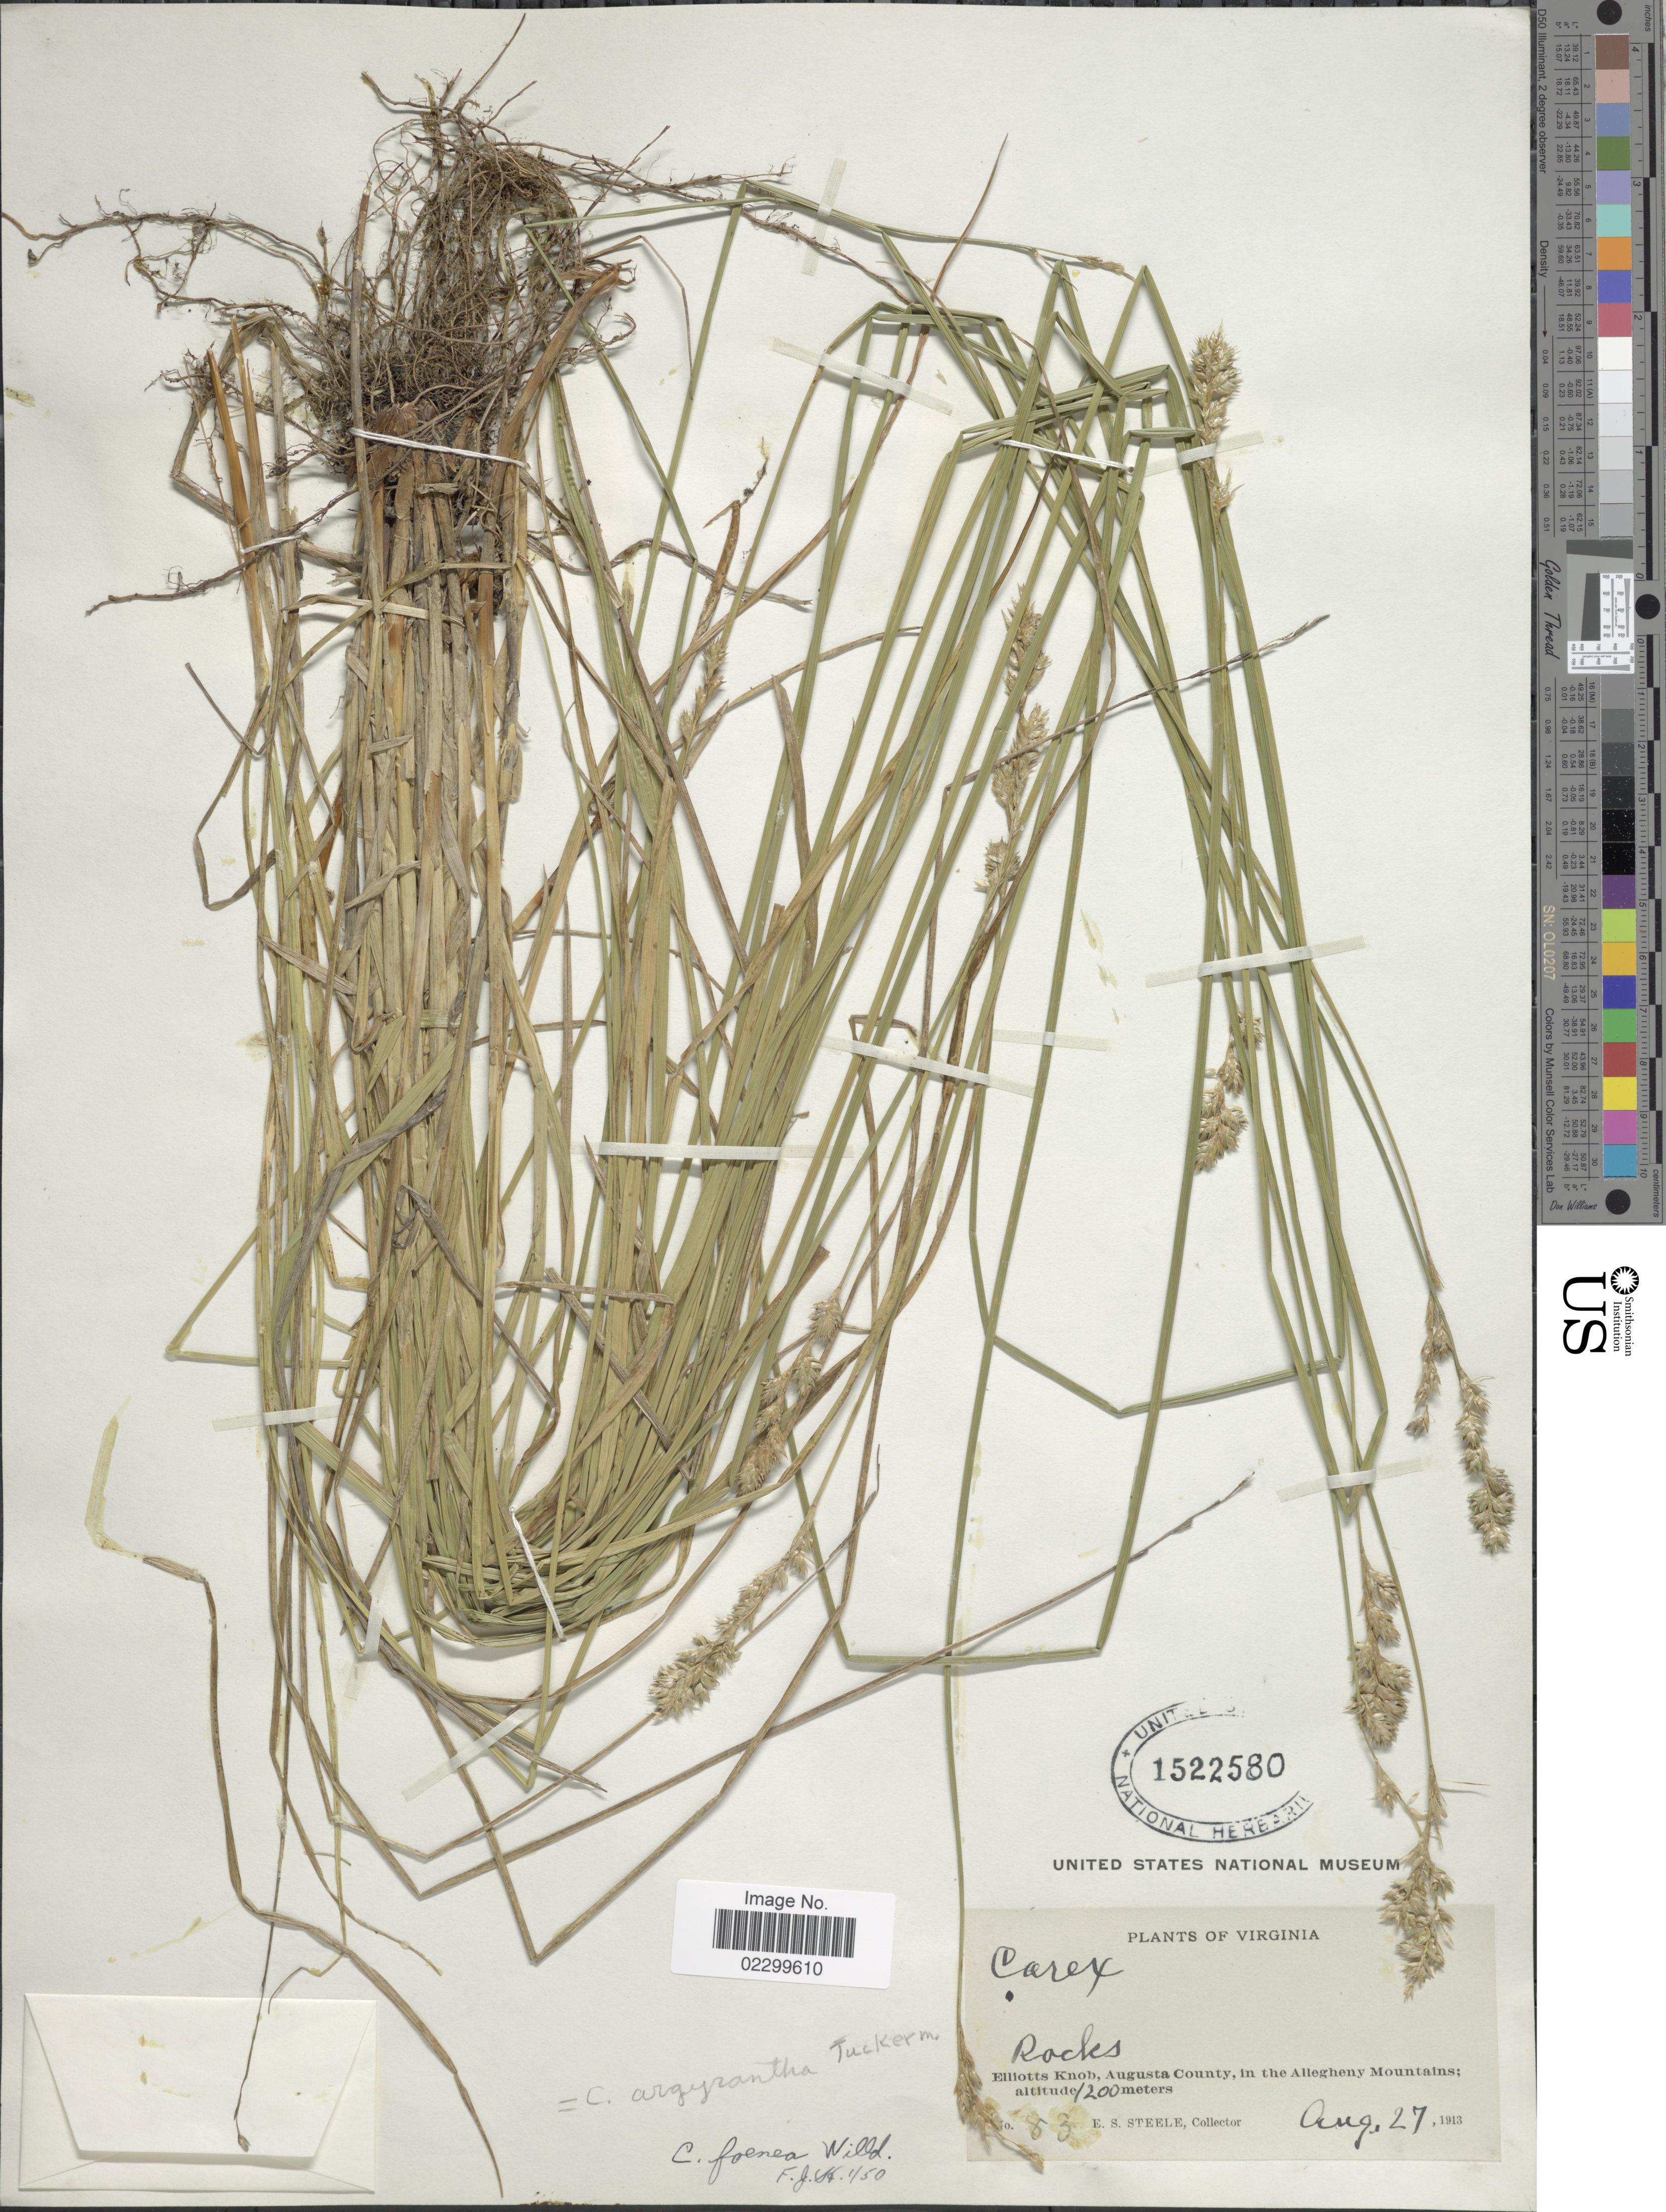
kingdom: Plantae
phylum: Tracheophyta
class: Liliopsida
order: Poales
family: Cyperaceae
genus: Carex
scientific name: Carex argyrantha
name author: Tuck. ex Boott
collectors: E. Steele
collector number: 83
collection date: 1913-08-27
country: United States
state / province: Virginia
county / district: Augusta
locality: Rocks, Elliotts Knob, Augusta County, in the Allegheny Mountains.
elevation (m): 1200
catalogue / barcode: US 1522580